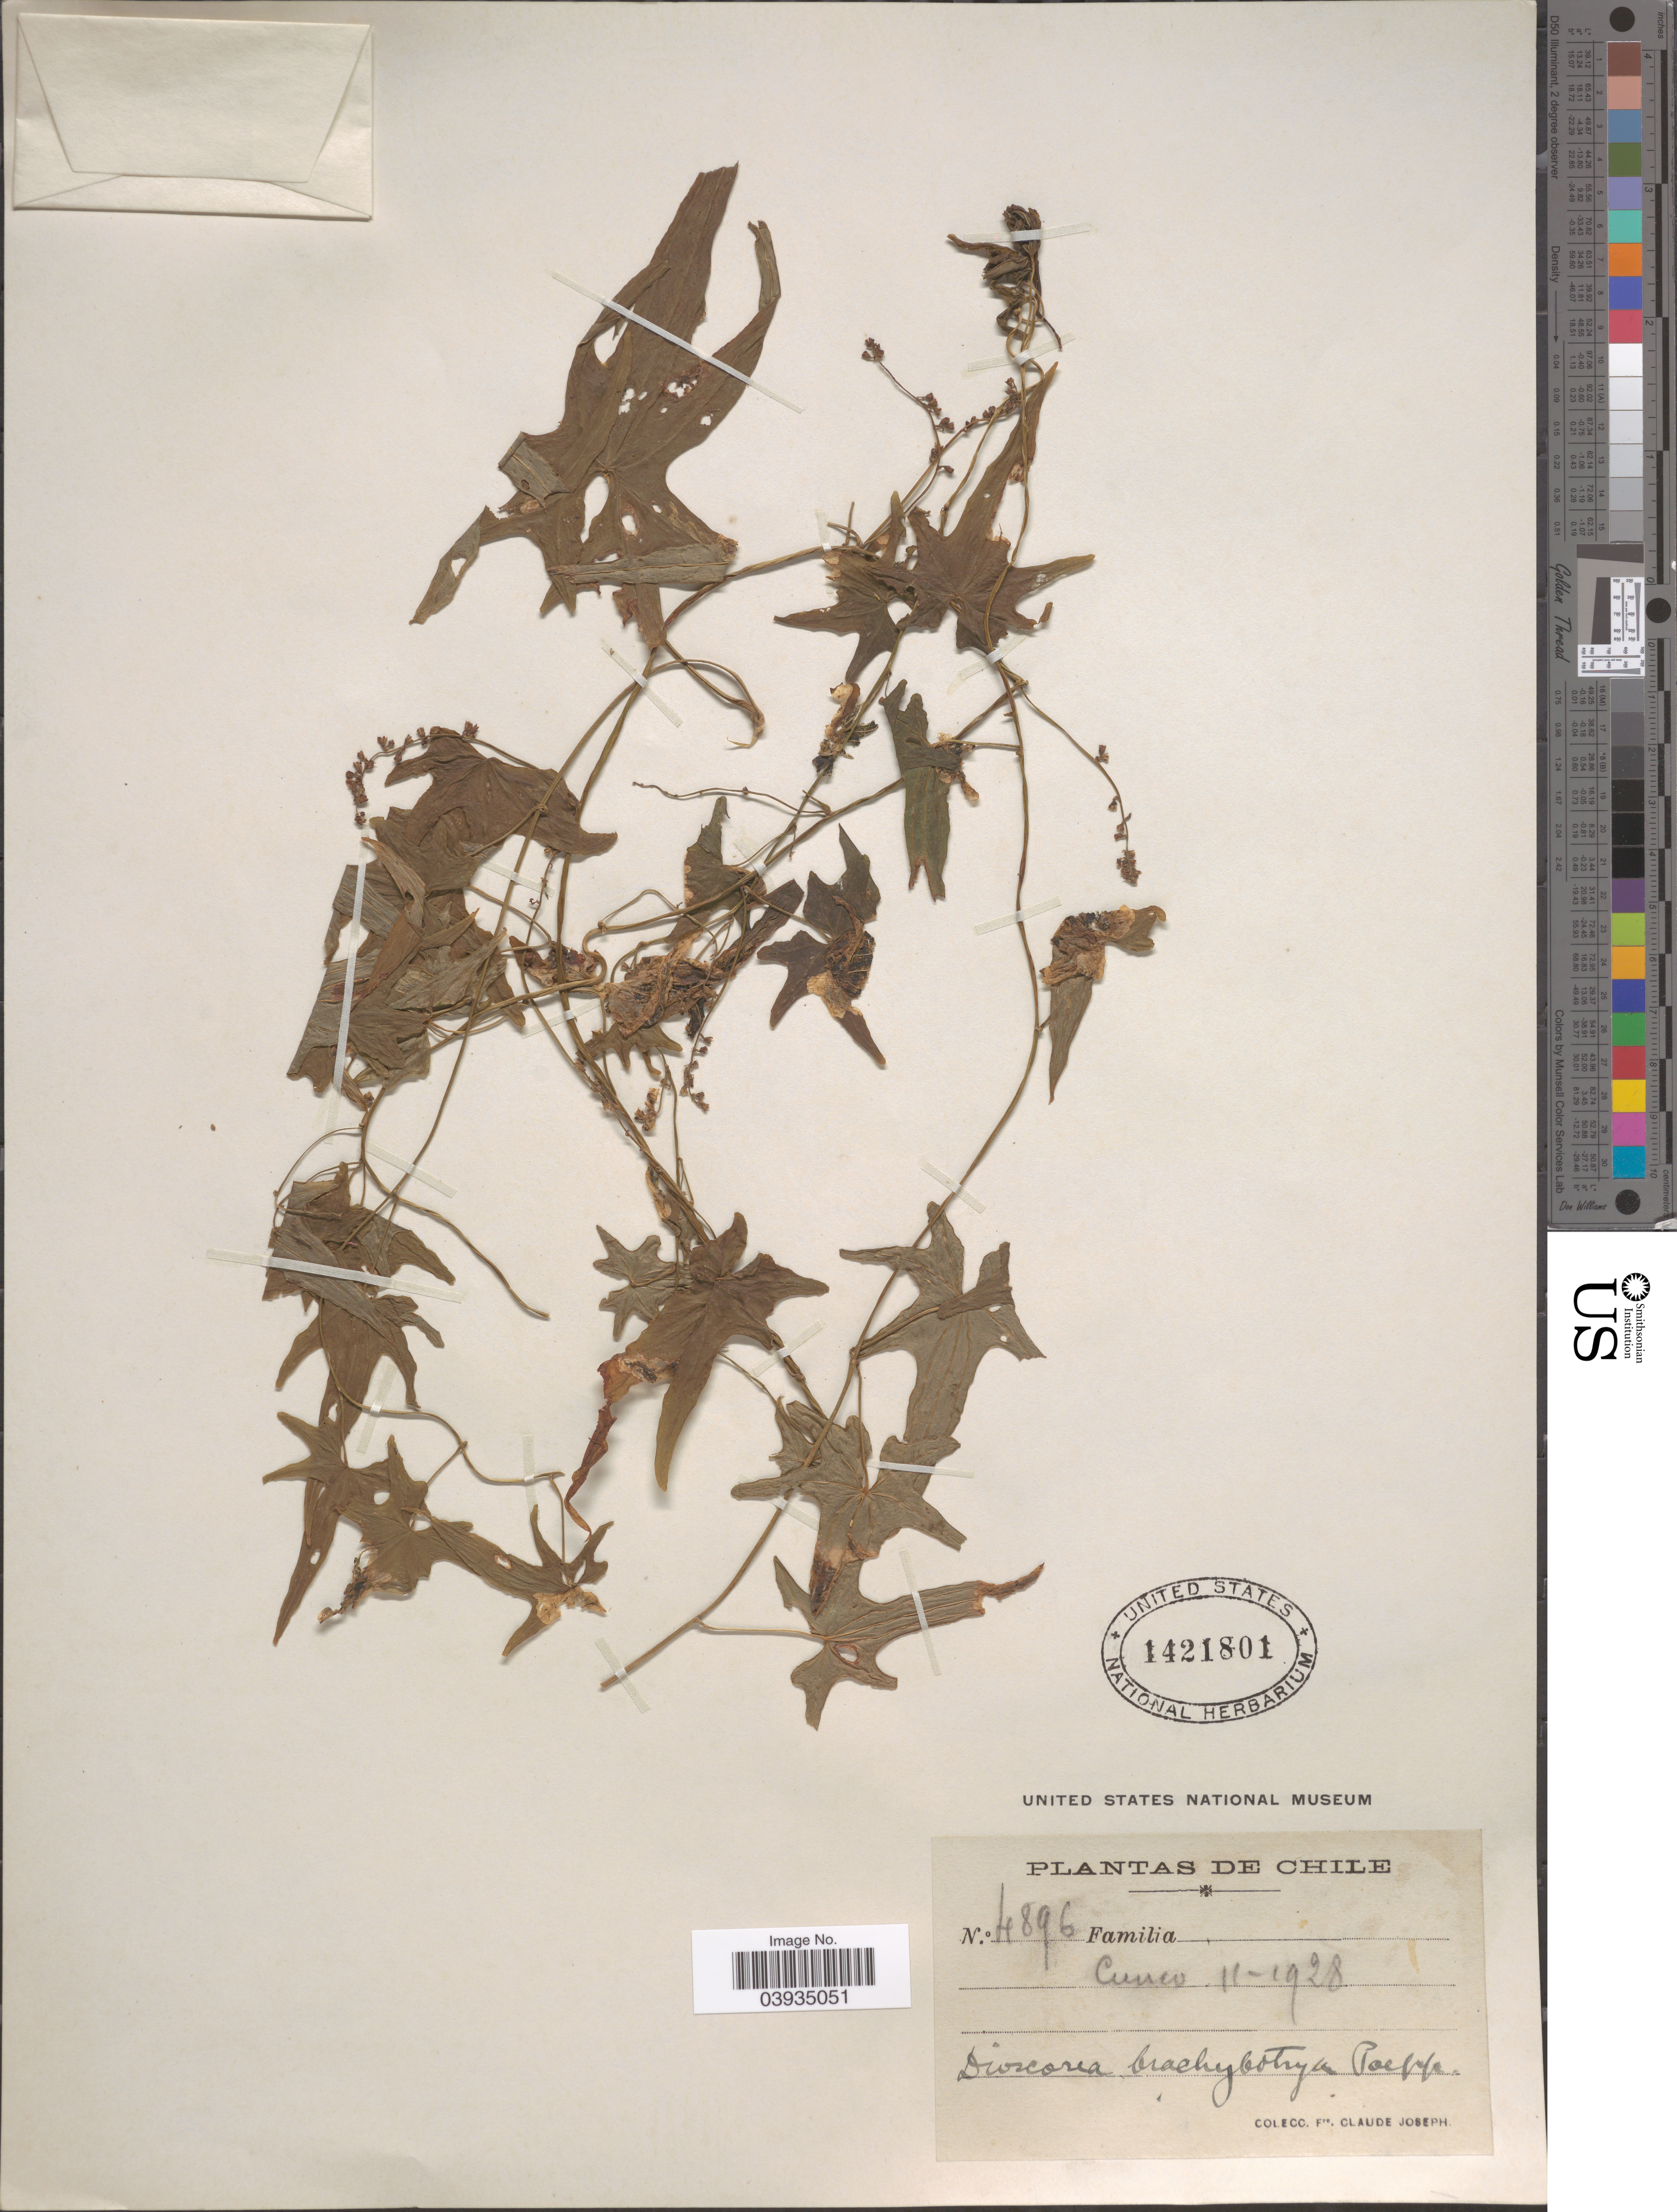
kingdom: Plantae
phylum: Tracheophyta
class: Liliopsida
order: Dioscoreales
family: Dioscoreaceae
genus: Dioscorea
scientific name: Dioscorea brachybotrya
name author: Poepp.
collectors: Bro. Claude-Joseph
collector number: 4896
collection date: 1928-11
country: Chile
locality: Cunco.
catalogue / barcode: US 1421801